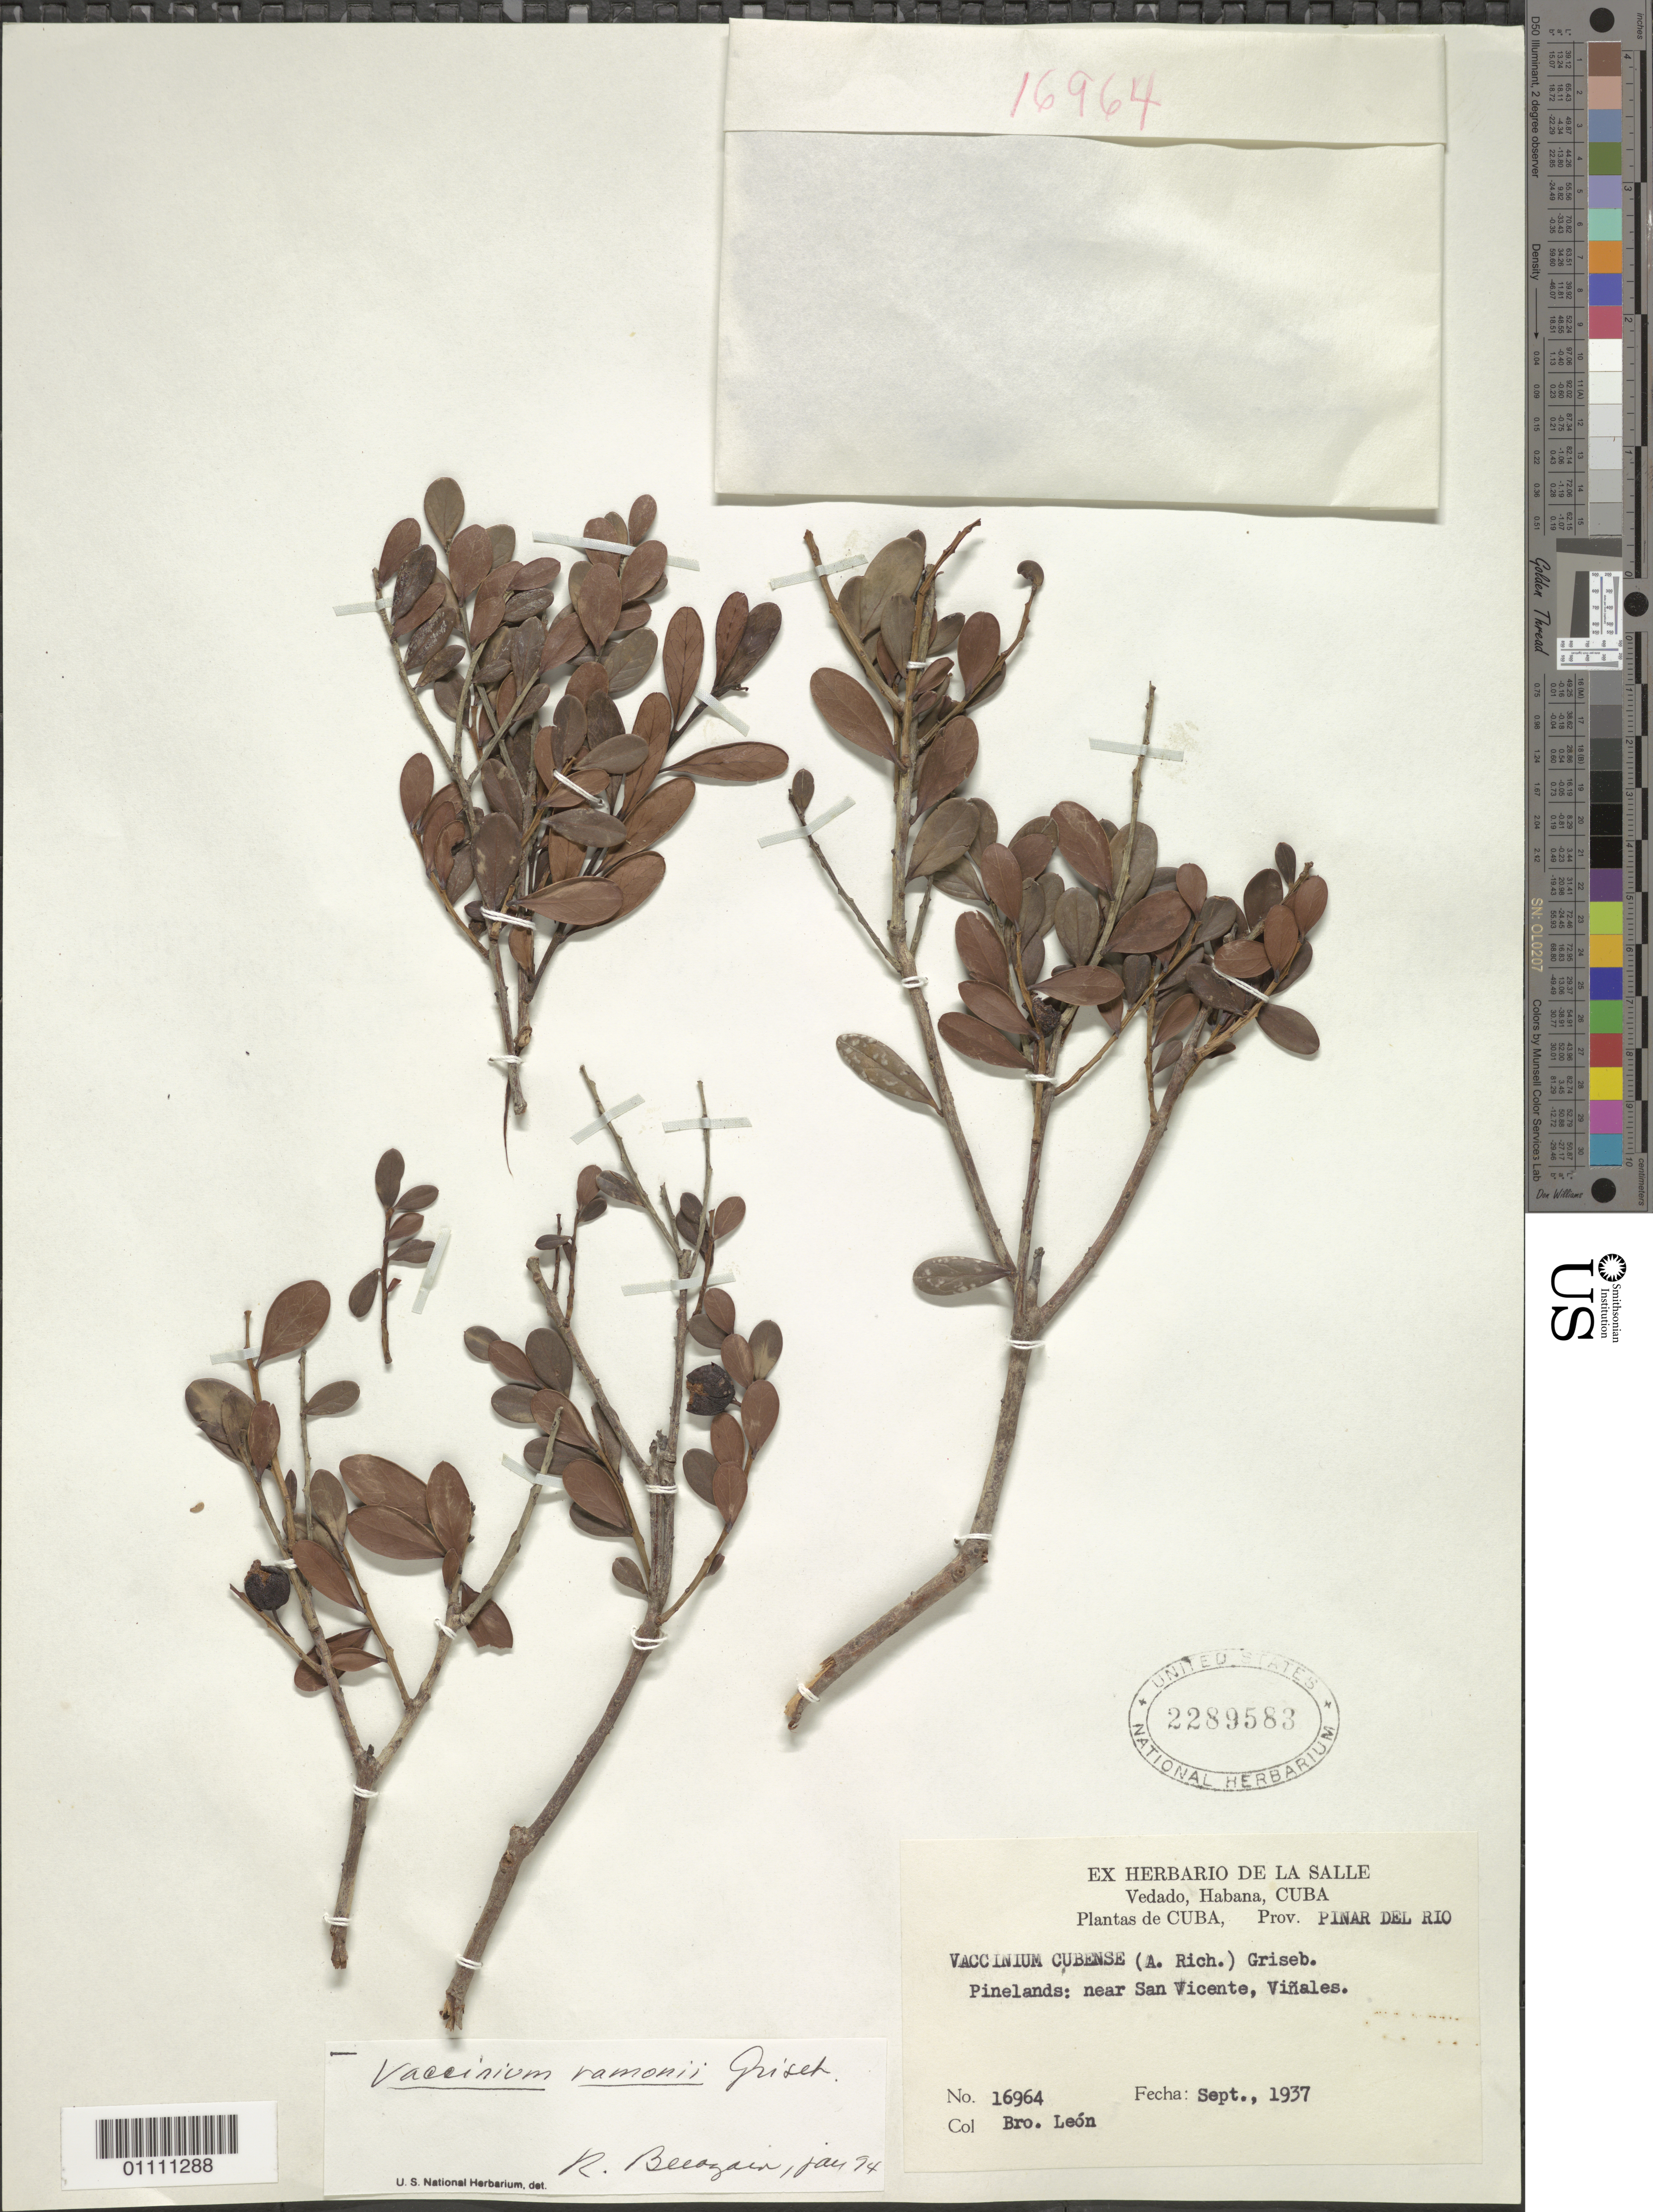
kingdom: Plantae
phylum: Tracheophyta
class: Magnoliopsida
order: Ericales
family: Ericaceae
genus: Vaccinium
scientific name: Vaccinium ramonii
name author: Griseb.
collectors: Bro. León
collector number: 16964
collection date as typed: Sep 1937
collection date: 1937-09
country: Cuba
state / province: Pinar del Rio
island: Cuba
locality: Pinelands: near San Vicente, Vinales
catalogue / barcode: US 2289583